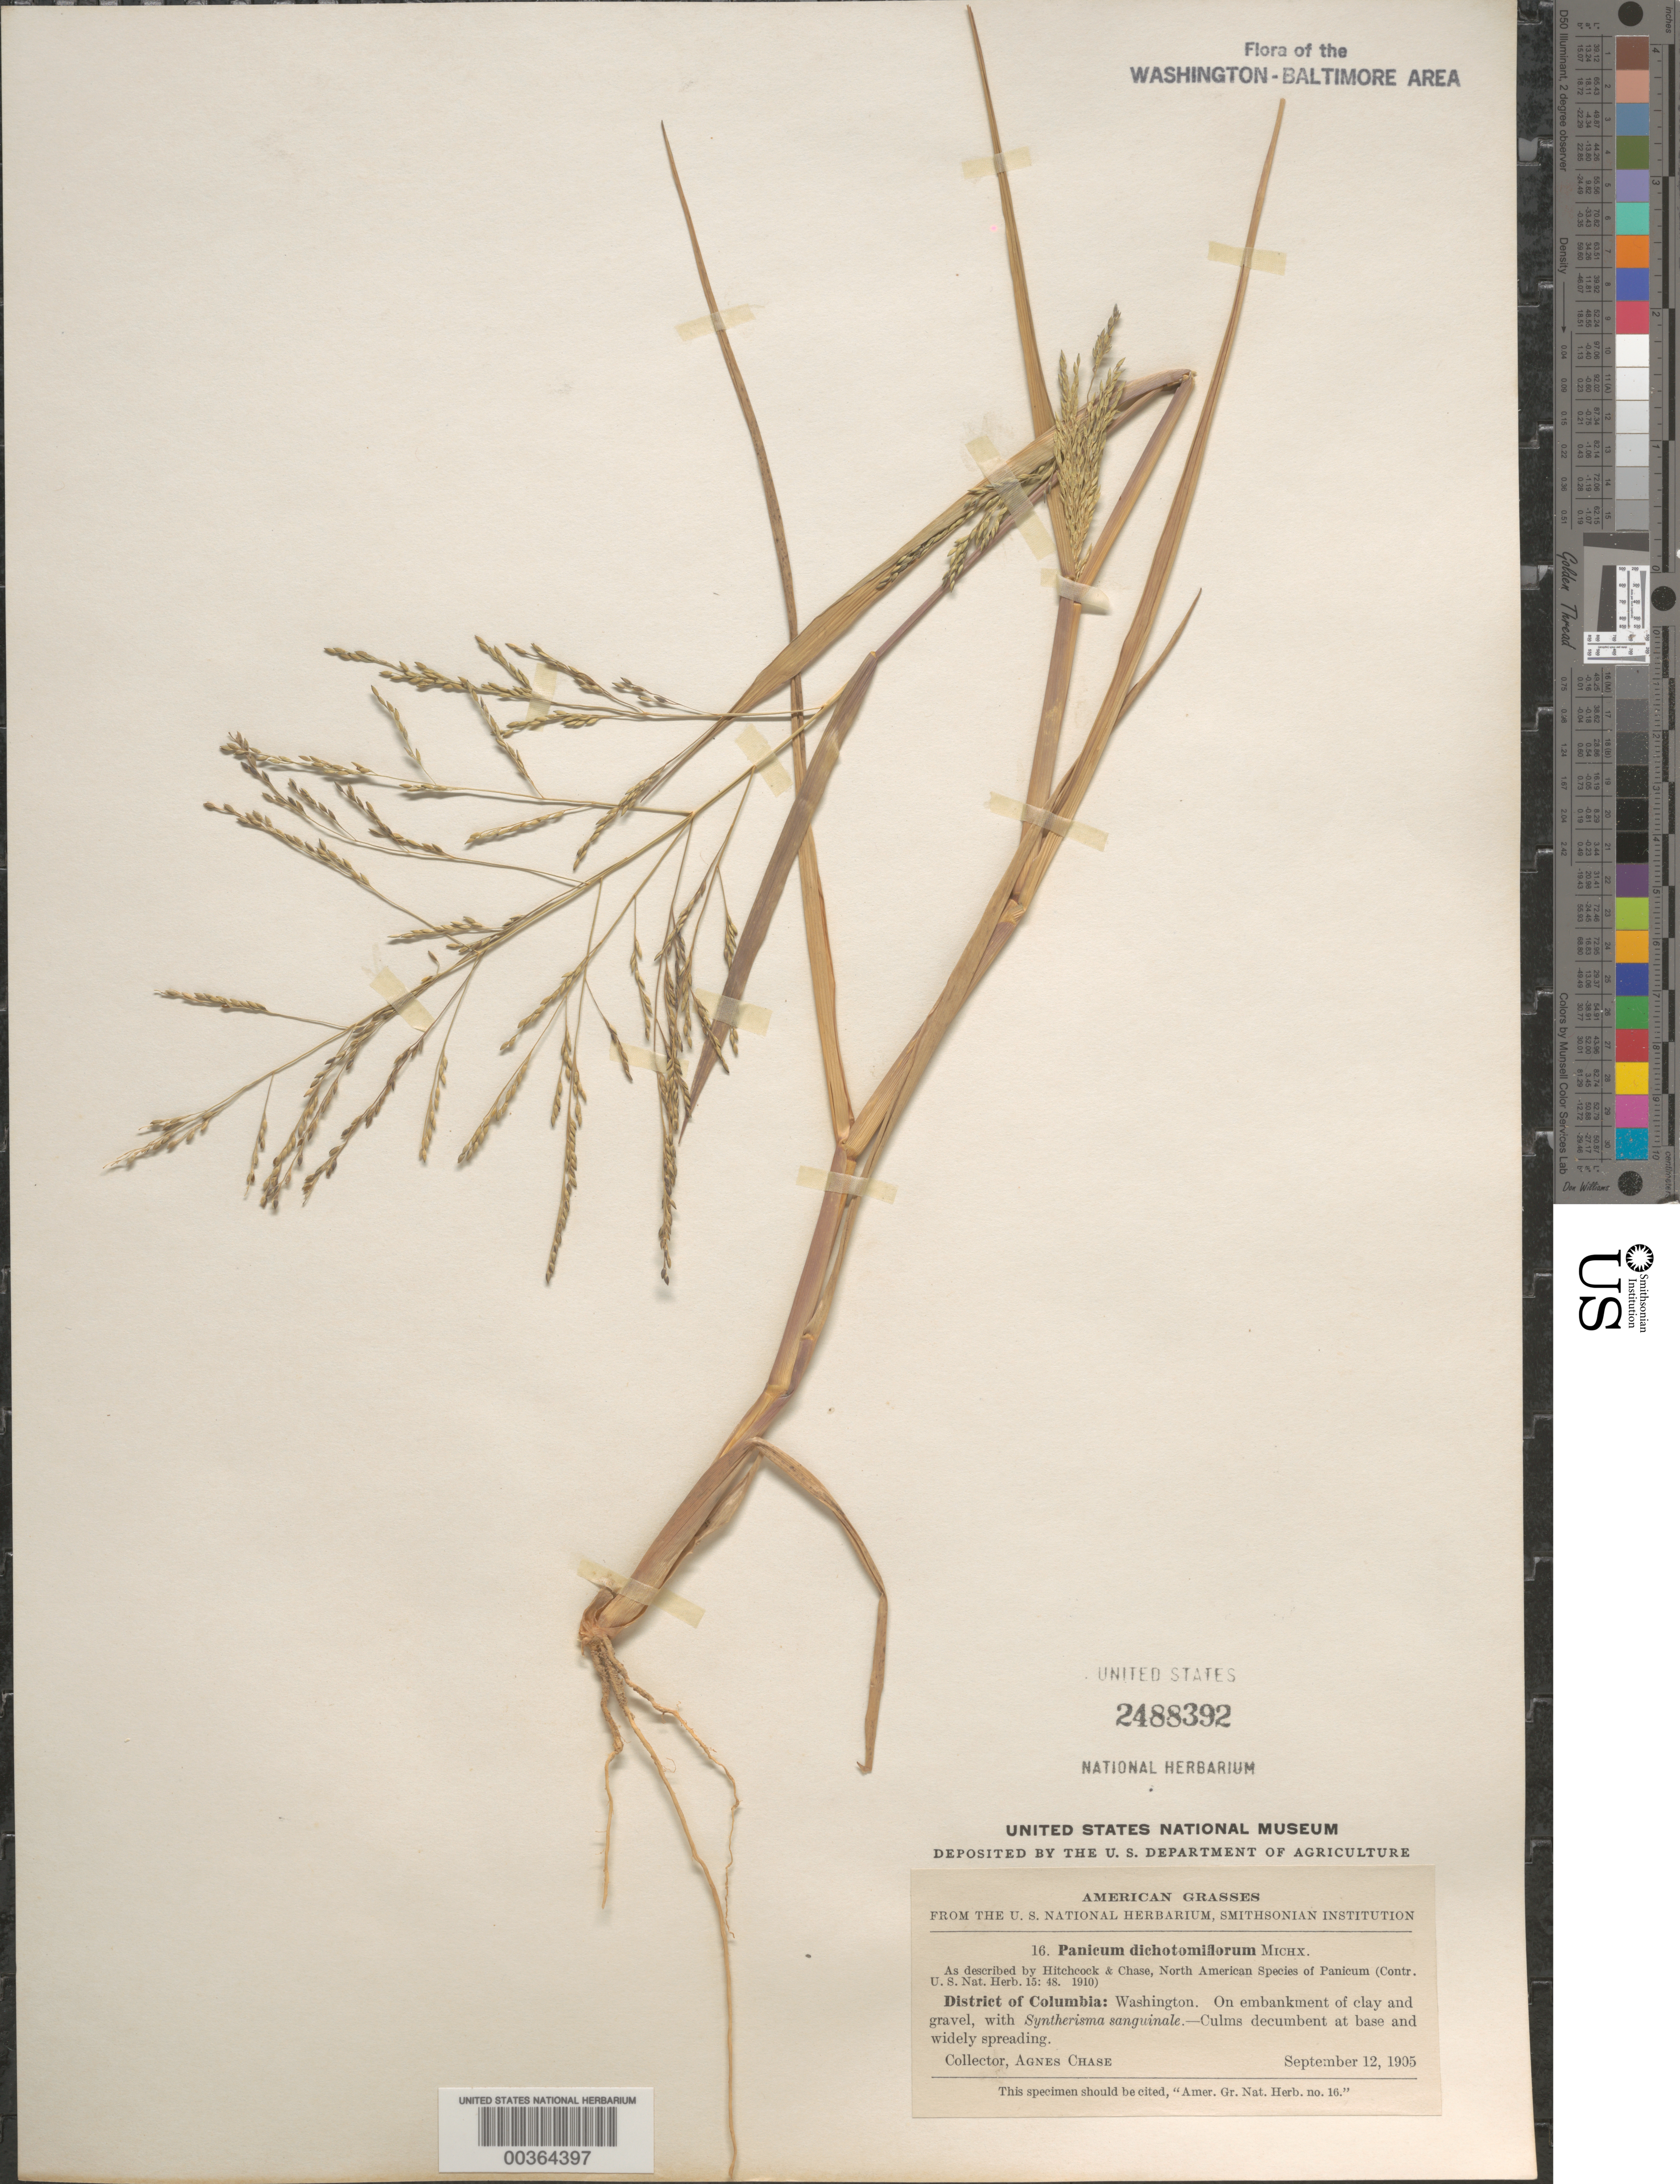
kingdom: Plantae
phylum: Tracheophyta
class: Liliopsida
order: Poales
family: Poaceae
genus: Panicum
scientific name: Panicum dichotomiflorum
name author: Michx.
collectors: A. Chase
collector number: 16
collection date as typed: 12 Sep 1905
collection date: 1905-09-12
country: United States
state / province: District of Columbia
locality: Washington DC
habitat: On embankment of clay and gravel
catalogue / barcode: US 2488392